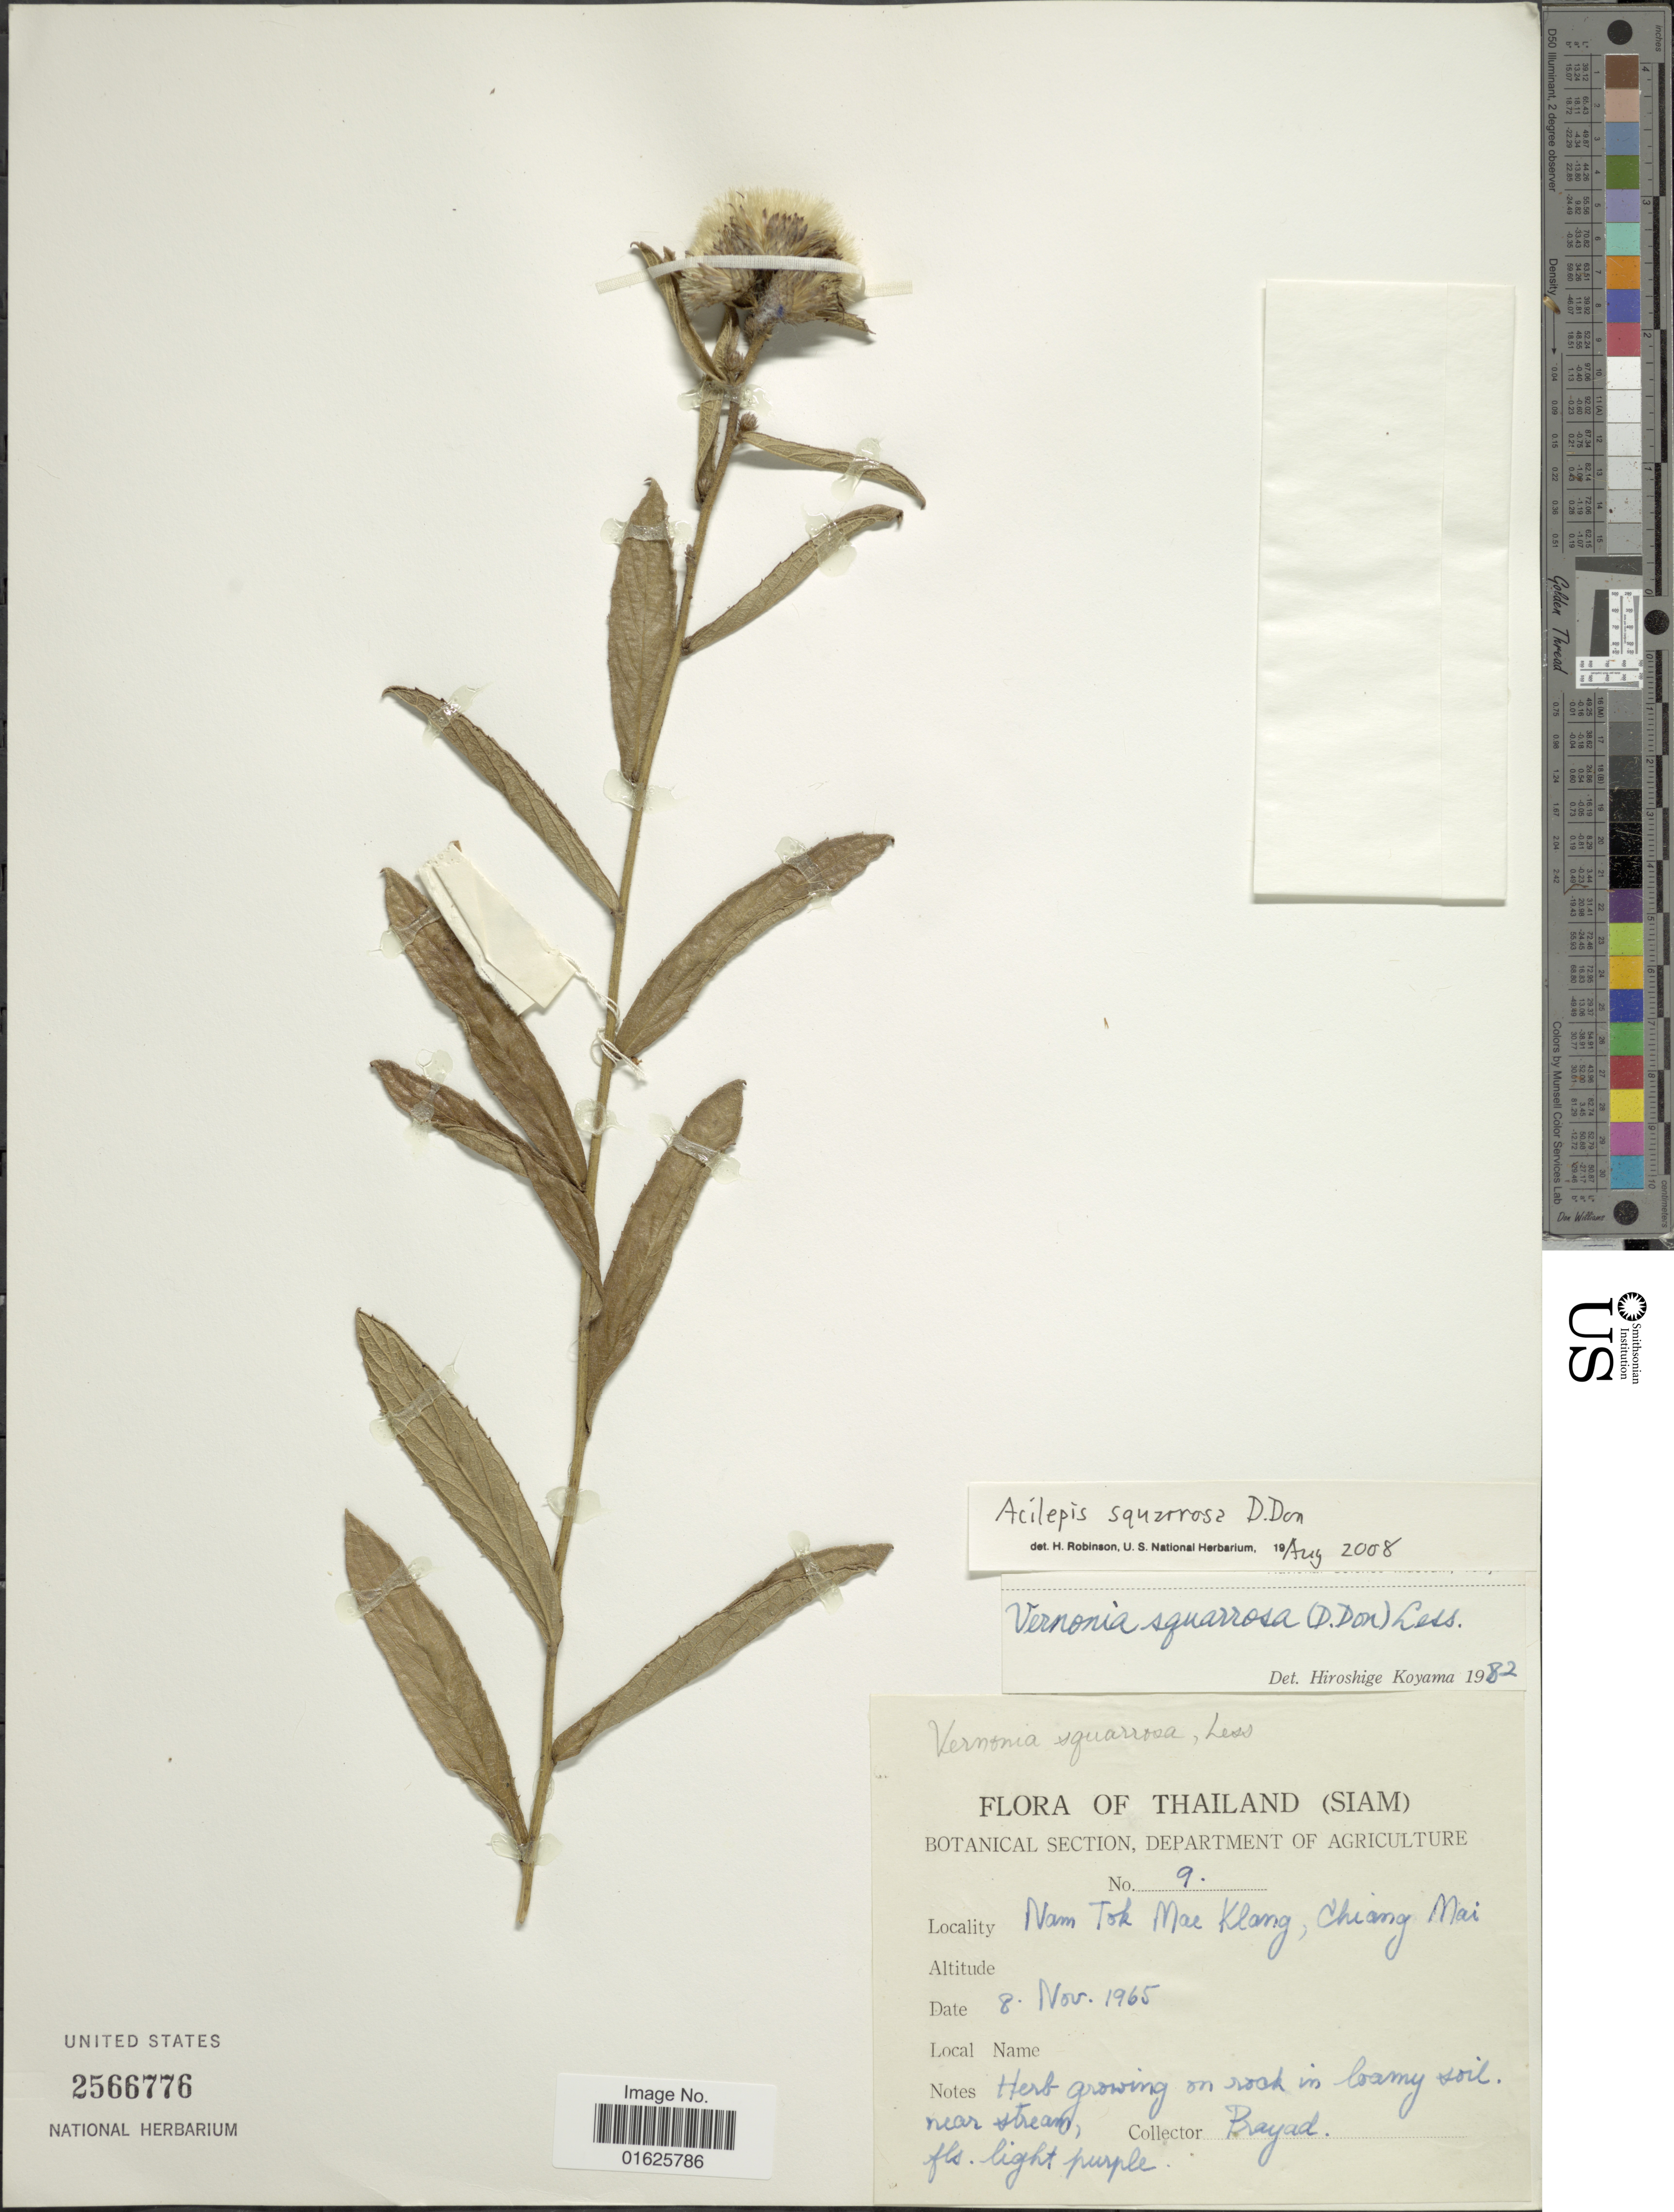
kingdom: Plantae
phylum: Tracheophyta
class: Magnoliopsida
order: Asterales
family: Asteraceae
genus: Acilepis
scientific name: Acilepis squarrosa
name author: D. Don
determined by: Robinson, H. E., (US), Smithsonian Institution - National Museum of Natural History (UNITED STATES)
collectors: Prayad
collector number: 9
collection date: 1965-11-08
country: Thailand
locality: (Siam) Nam Tok Mae Klang, Chiang Mai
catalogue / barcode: US 2566776